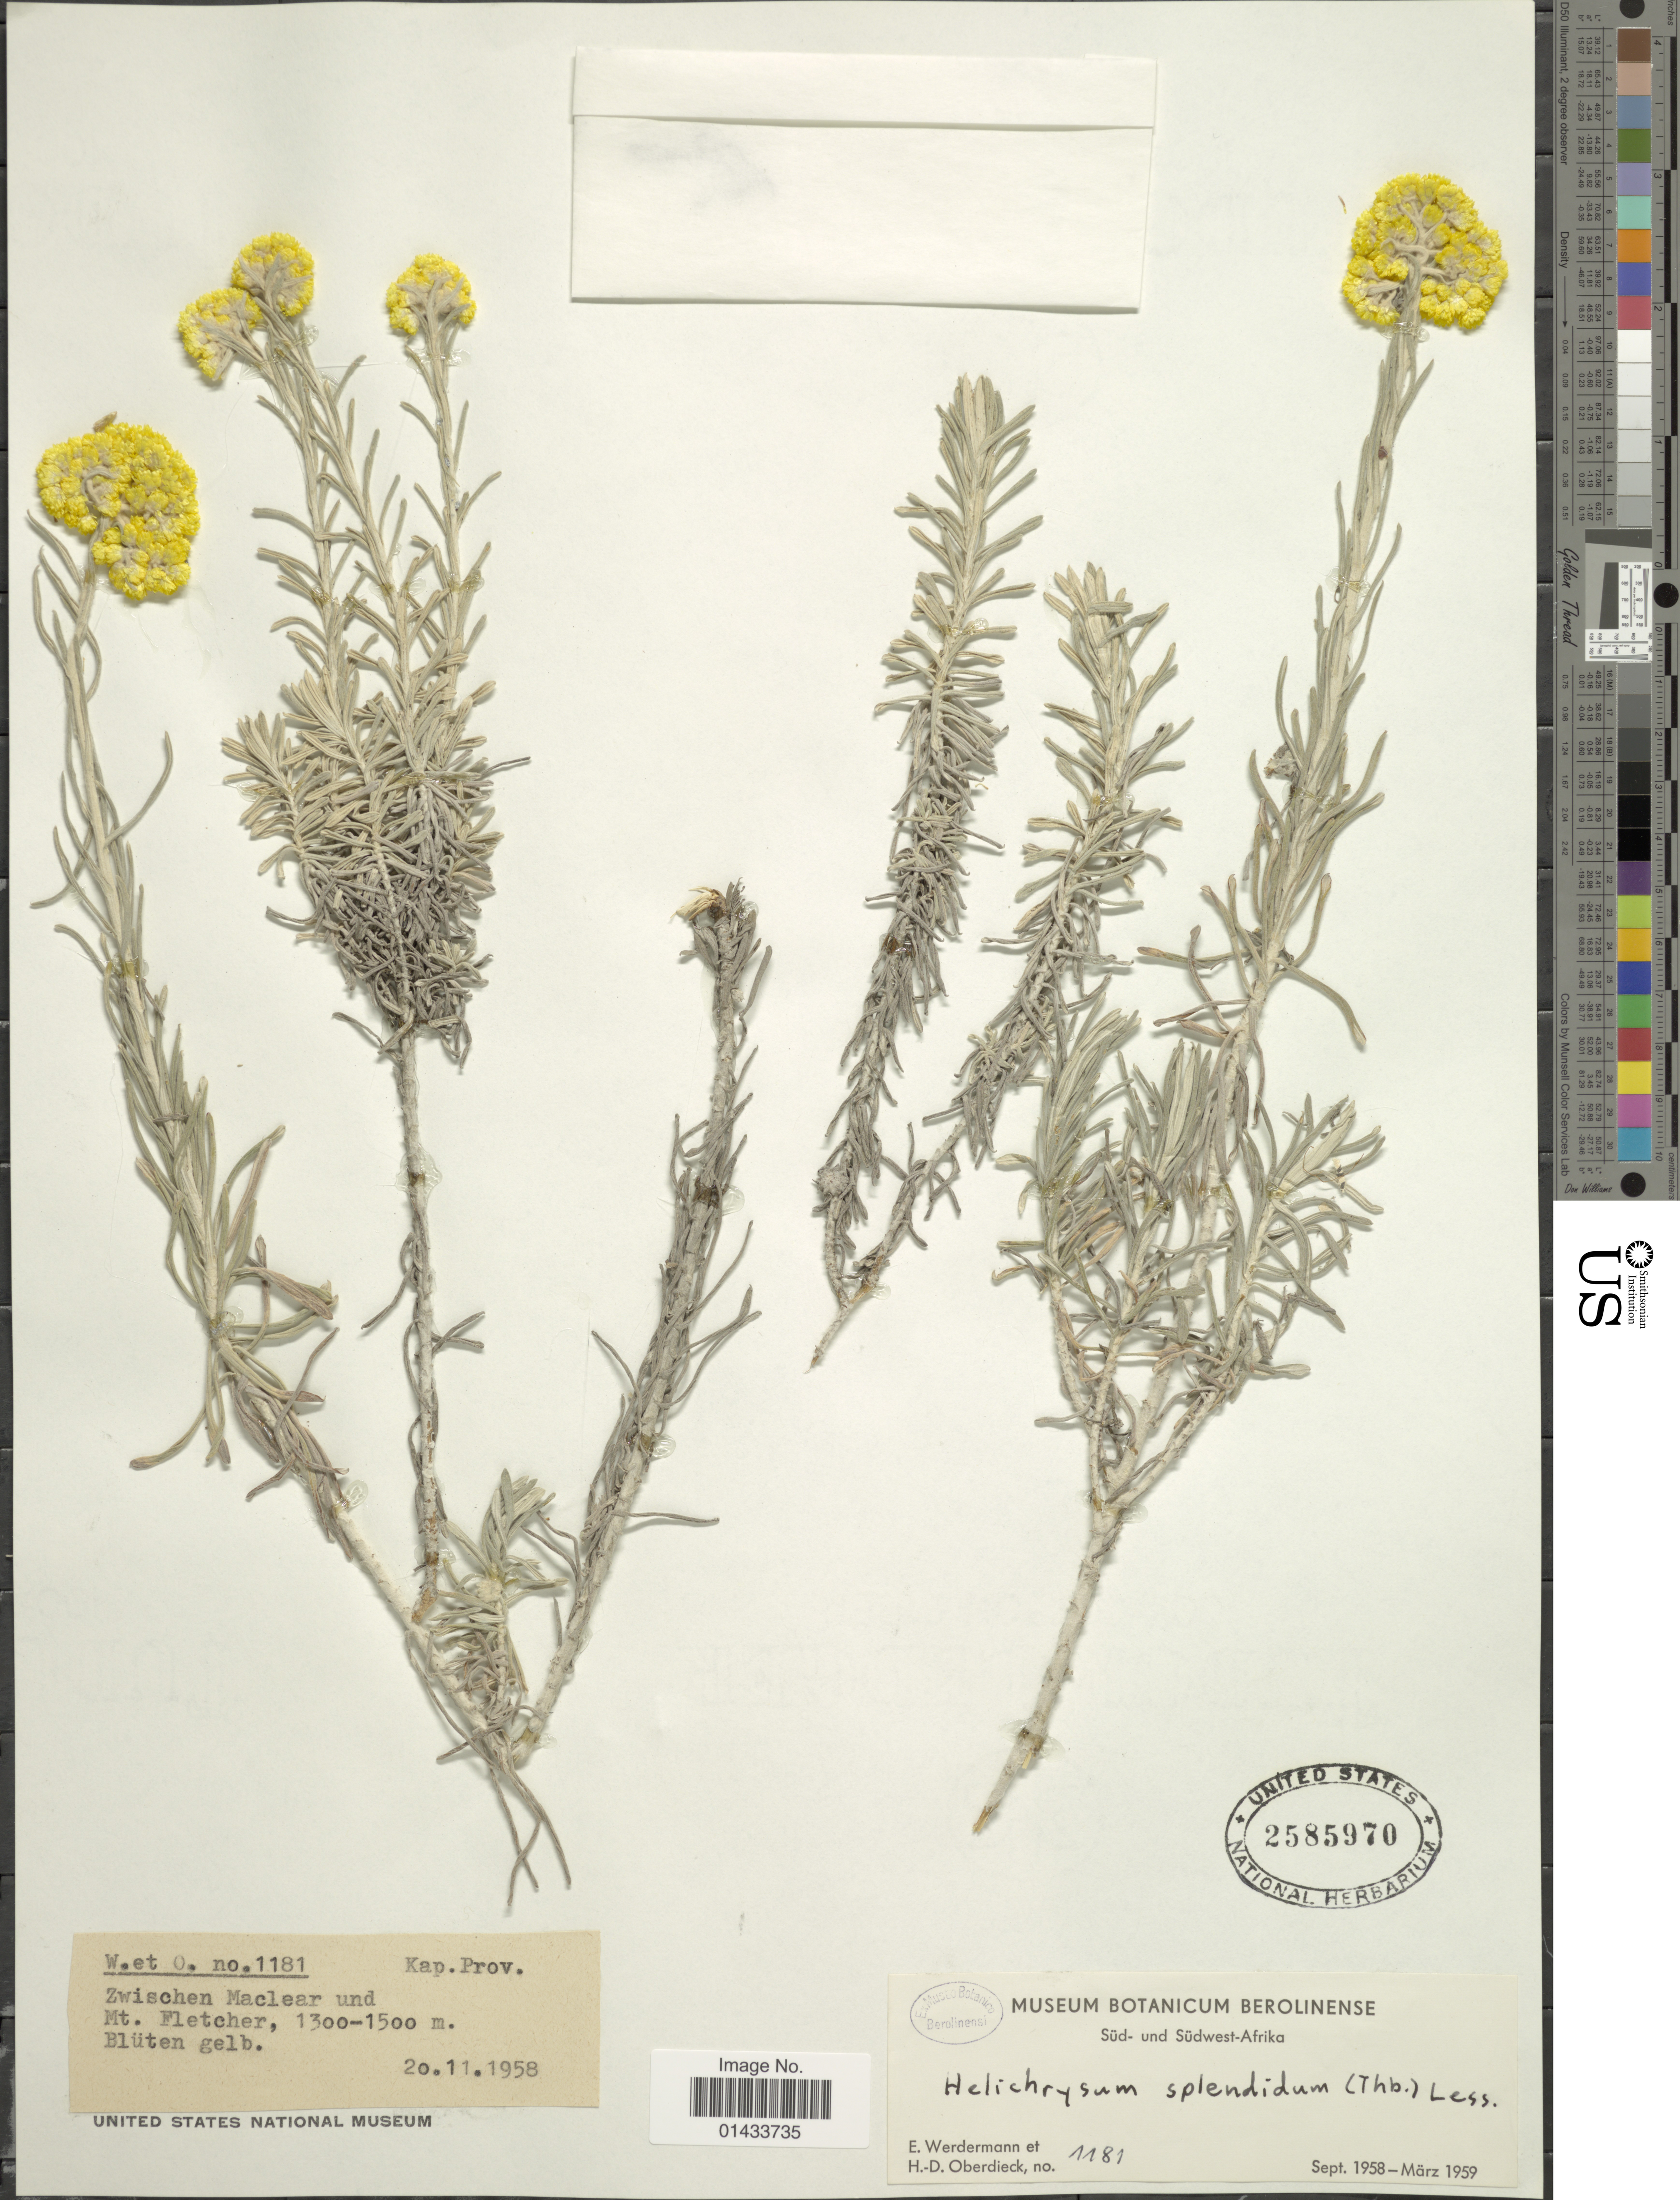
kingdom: Plantae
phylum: Tracheophyta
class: Magnoliopsida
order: Asterales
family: Asteraceae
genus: Helichrysum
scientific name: Helichrysum splendidum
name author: (Thunb.) Less.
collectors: E. Werdermann & H. Oberdieck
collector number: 1181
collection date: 1958-11-20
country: South Africa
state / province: Eastern Cape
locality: Kap Prov., Zwischen Maclear und Mt. Fletcher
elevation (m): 1300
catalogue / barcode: US 2585970